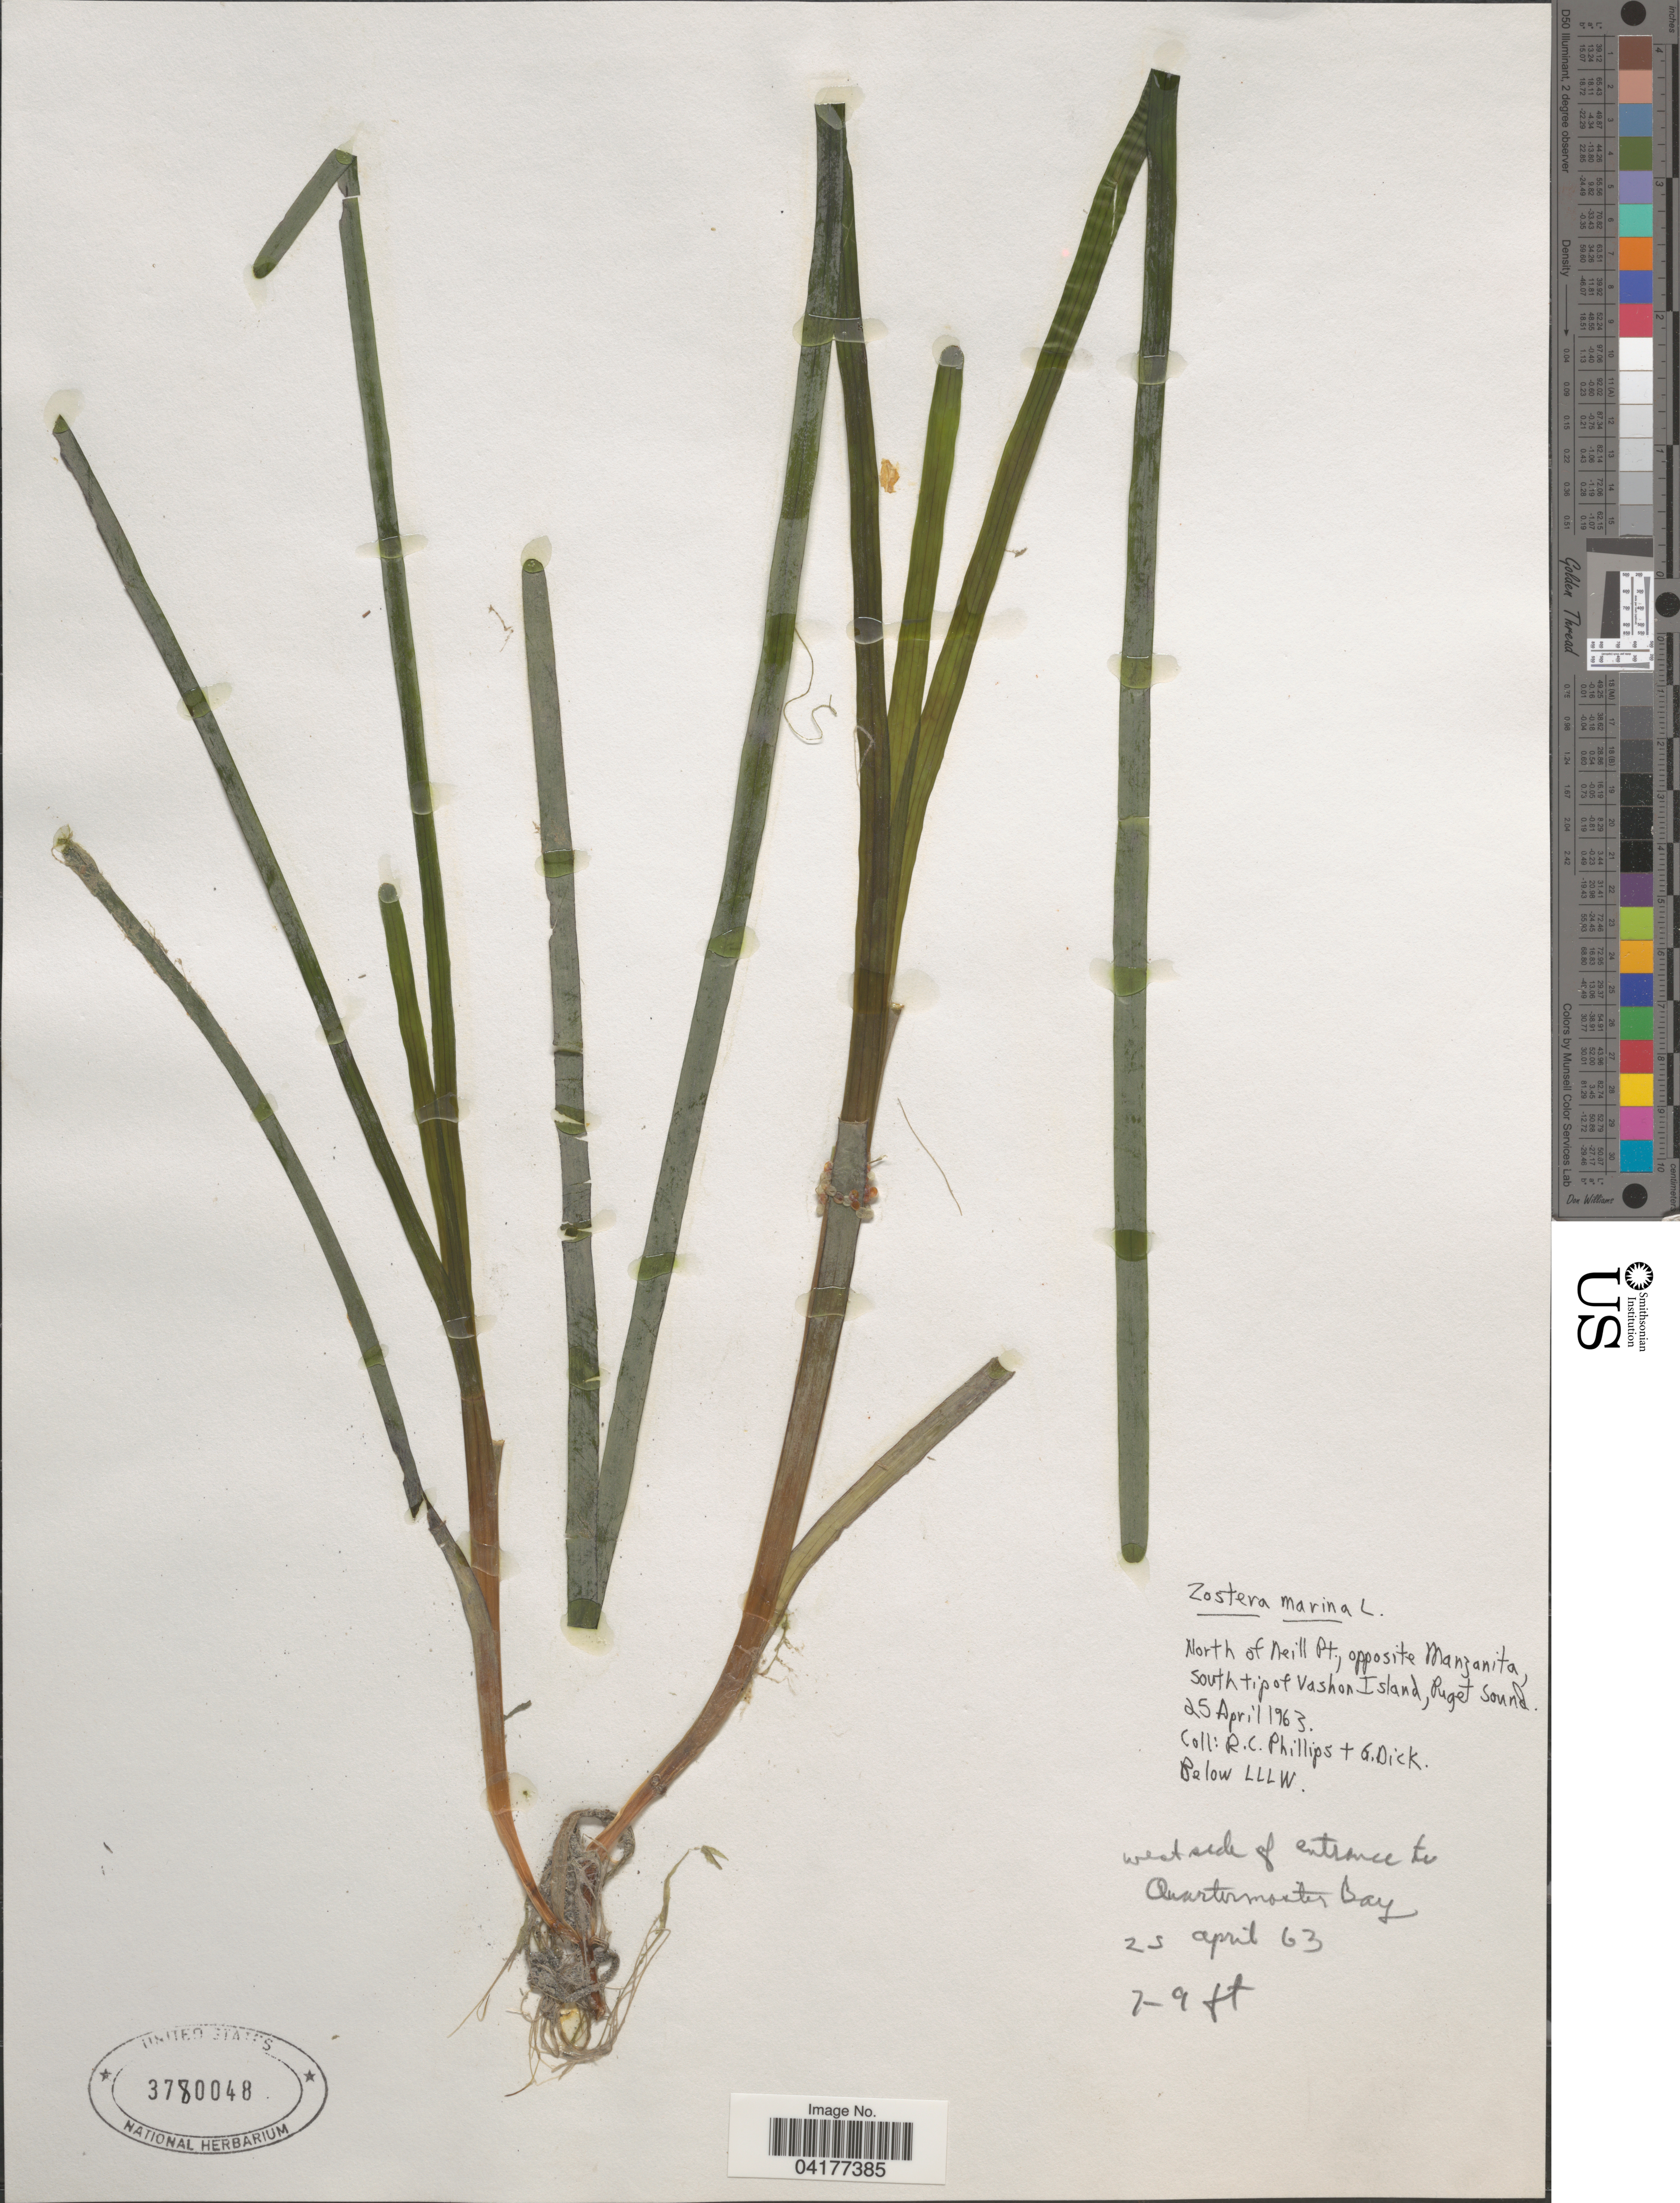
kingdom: Plantae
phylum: Tracheophyta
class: Liliopsida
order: Alismatales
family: Zosteraceae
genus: Zostera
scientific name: Zostera marina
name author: L.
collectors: R. C. Phillips & G. Dick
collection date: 1963-04-25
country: United States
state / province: Washington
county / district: King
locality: North of Neill Pt., opposite Manzanita, south tip of Vashon Island, Puget Sound. Below LLLW. West side of entrance to Quartermaster Bay.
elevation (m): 0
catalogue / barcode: US 3780048